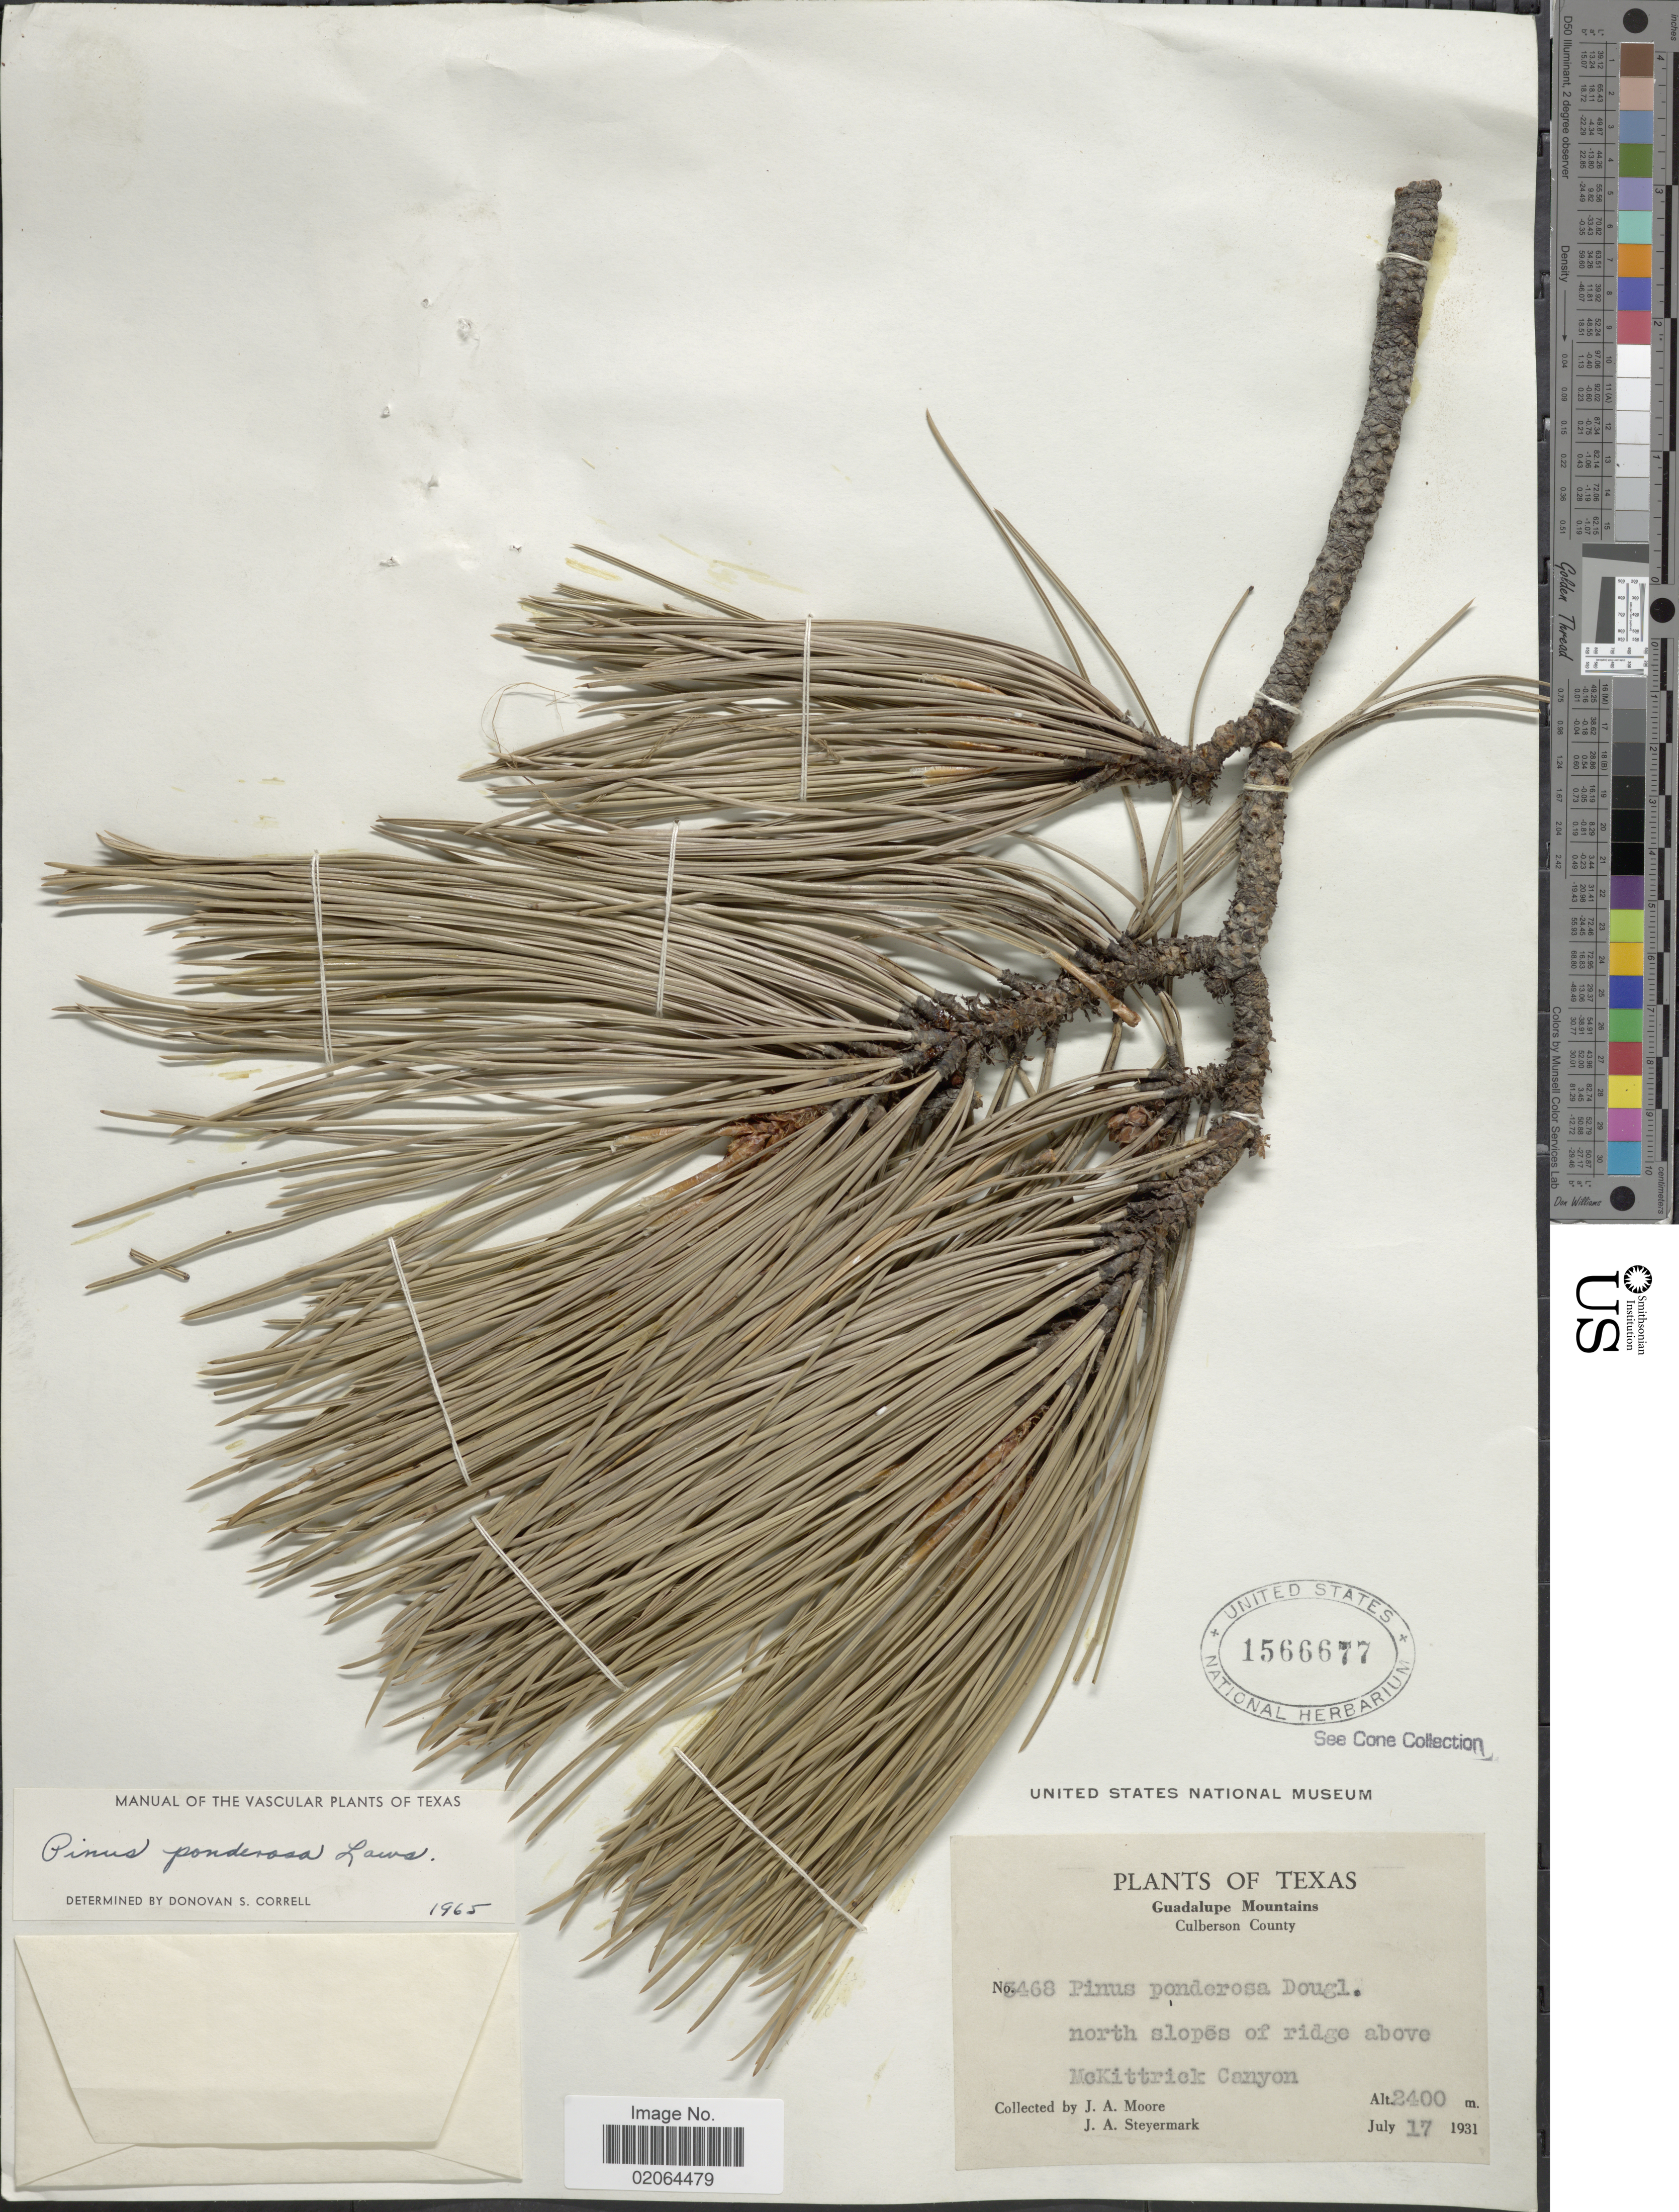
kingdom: Plantae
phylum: Tracheophyta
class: Pinopsida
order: Pinales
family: Pinaceae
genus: Pinus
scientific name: Pinus ponderosa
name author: Douglas ex C. Lawson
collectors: J. A. Moore & J. Steyermark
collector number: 3468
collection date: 1931-07-17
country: United States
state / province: Texas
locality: Texas, Guadalupe Mountains, Culberson County. north slopes of ridge above McKittrick Canyon.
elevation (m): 2400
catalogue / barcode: US 1566677